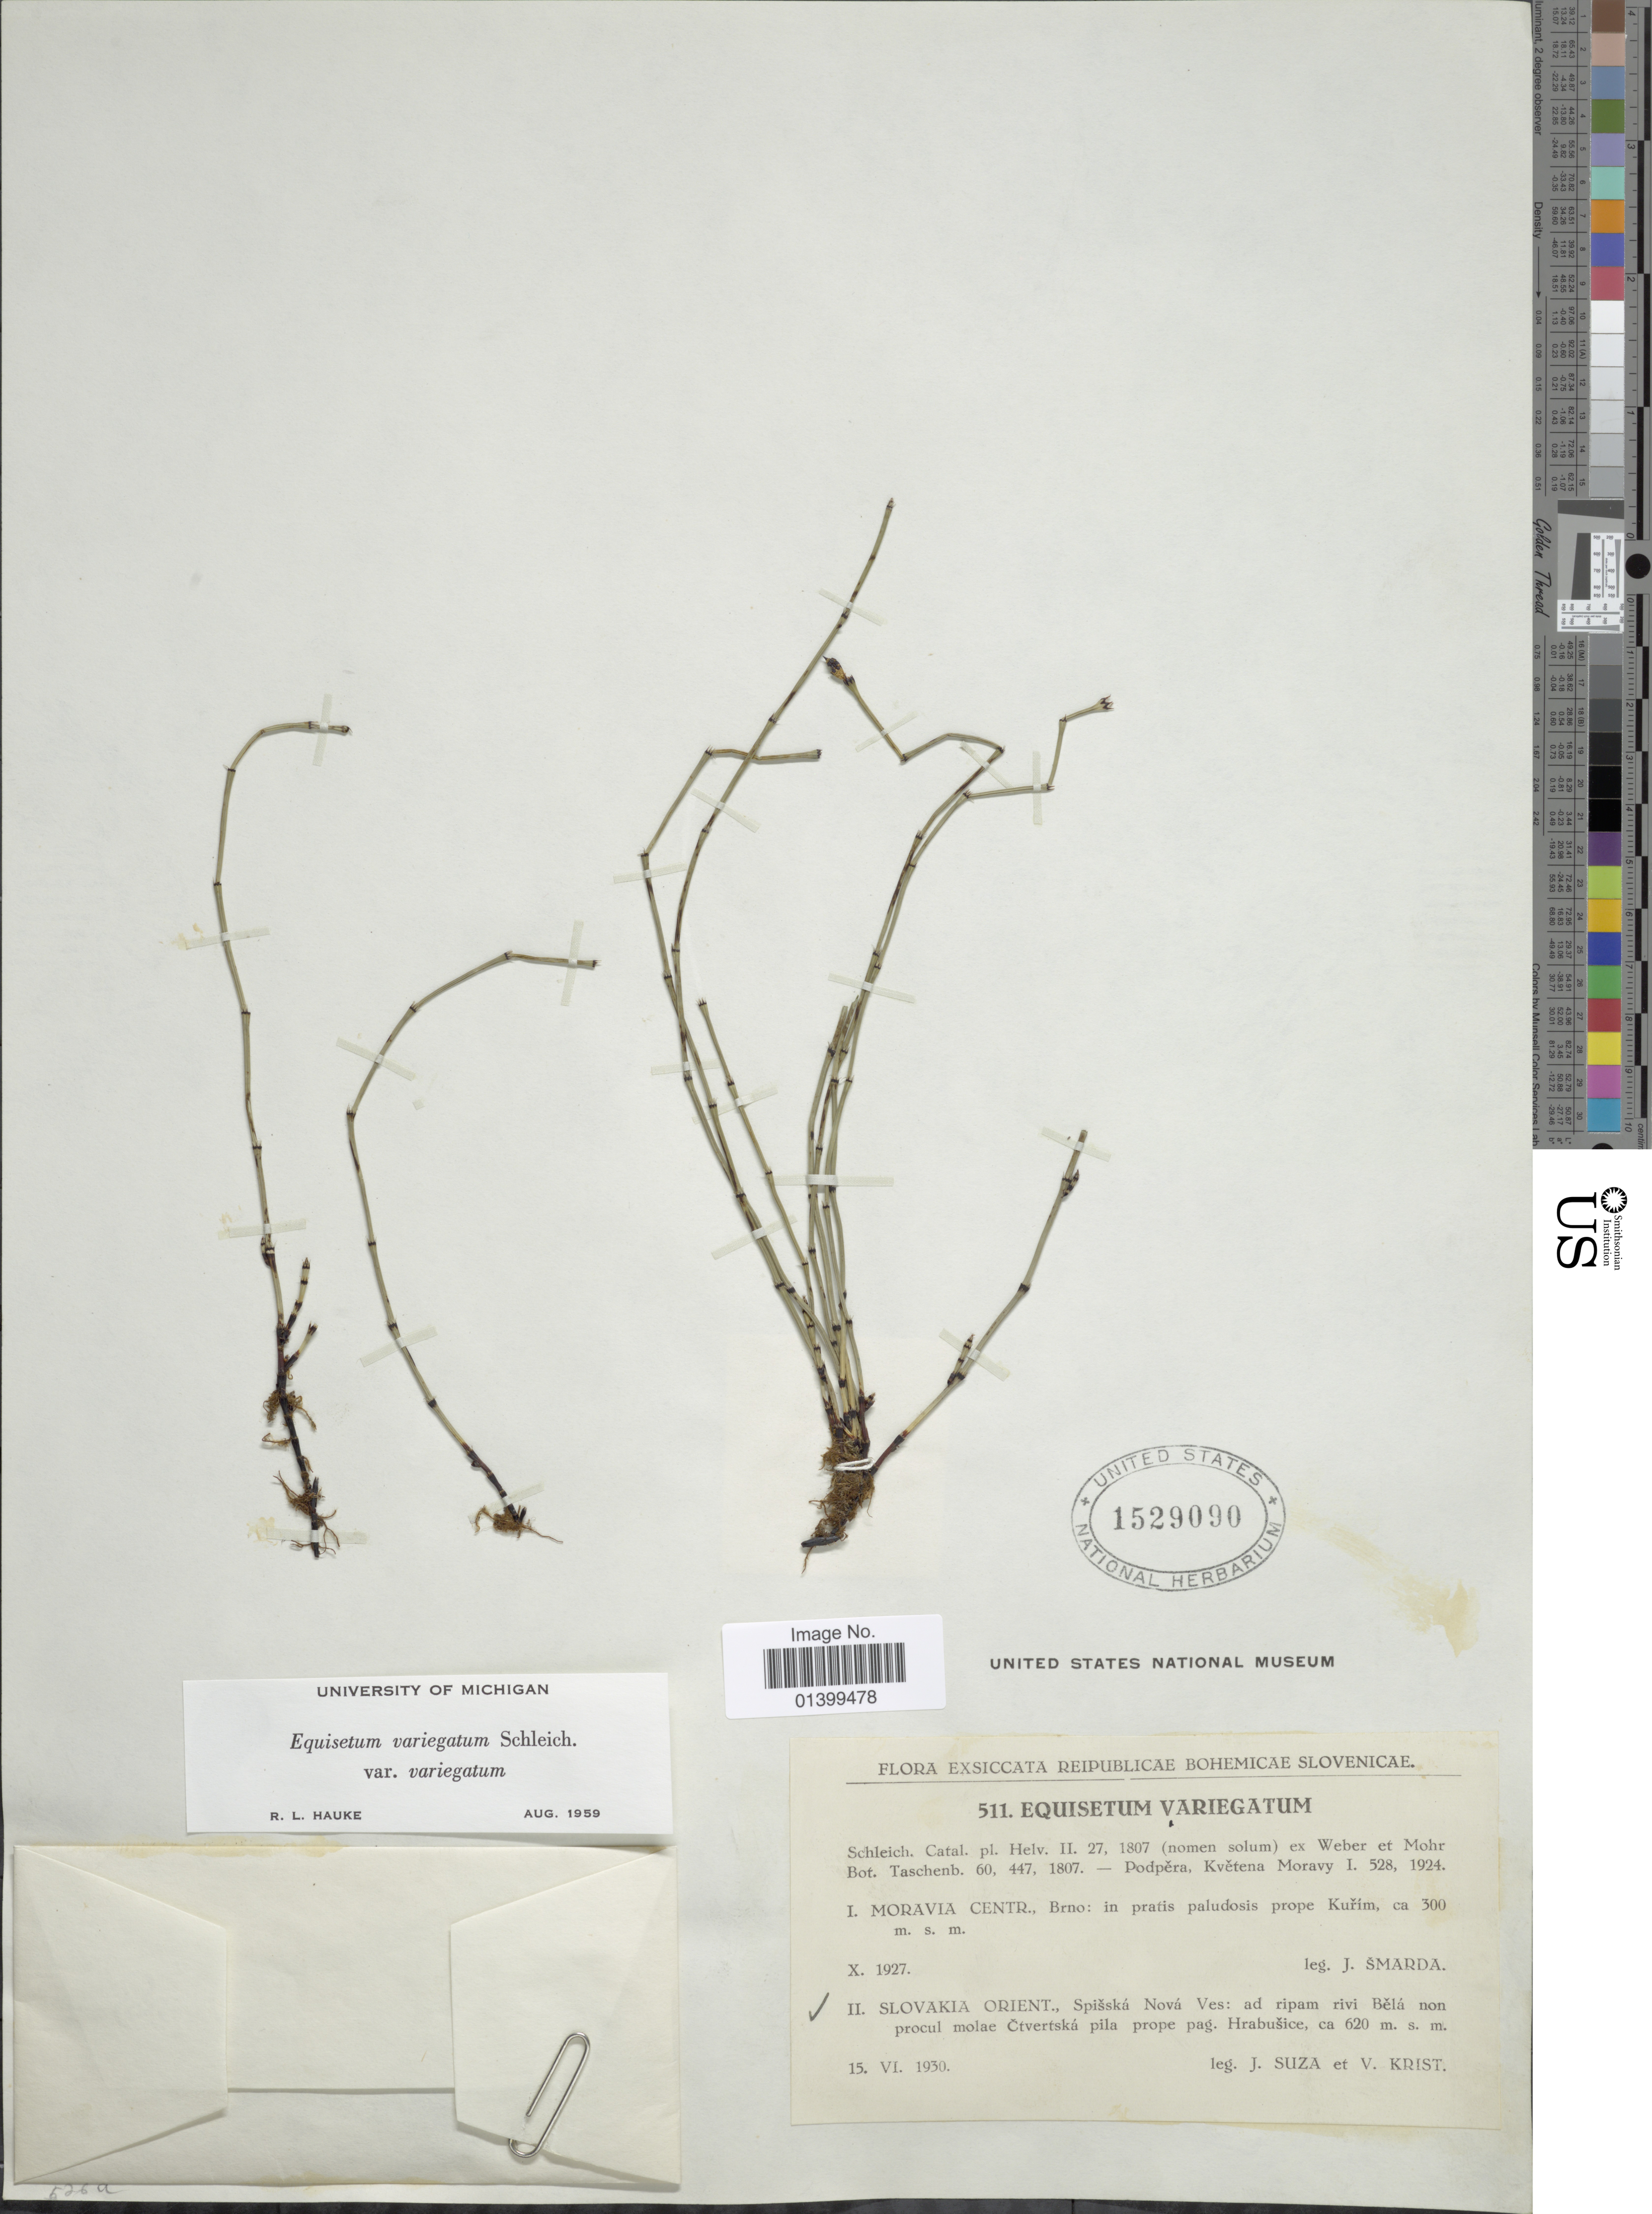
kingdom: Plantae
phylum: Tracheophyta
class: Polypodiopsida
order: Equisetales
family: Equisetaceae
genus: Equisetum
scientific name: Equisetum variegatum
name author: Schleich. ex F. Weber & D. Mohr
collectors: J. Suza & V. Krist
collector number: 511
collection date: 1930-06-15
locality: Reipublicae Bohemicae Slovenicae. Slovakia Orient., Spisská Nová Ves: ad ripam rivi Belá non procul molae Ctvertská pila prope pag. Hrabusice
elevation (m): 620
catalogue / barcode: US 1529090